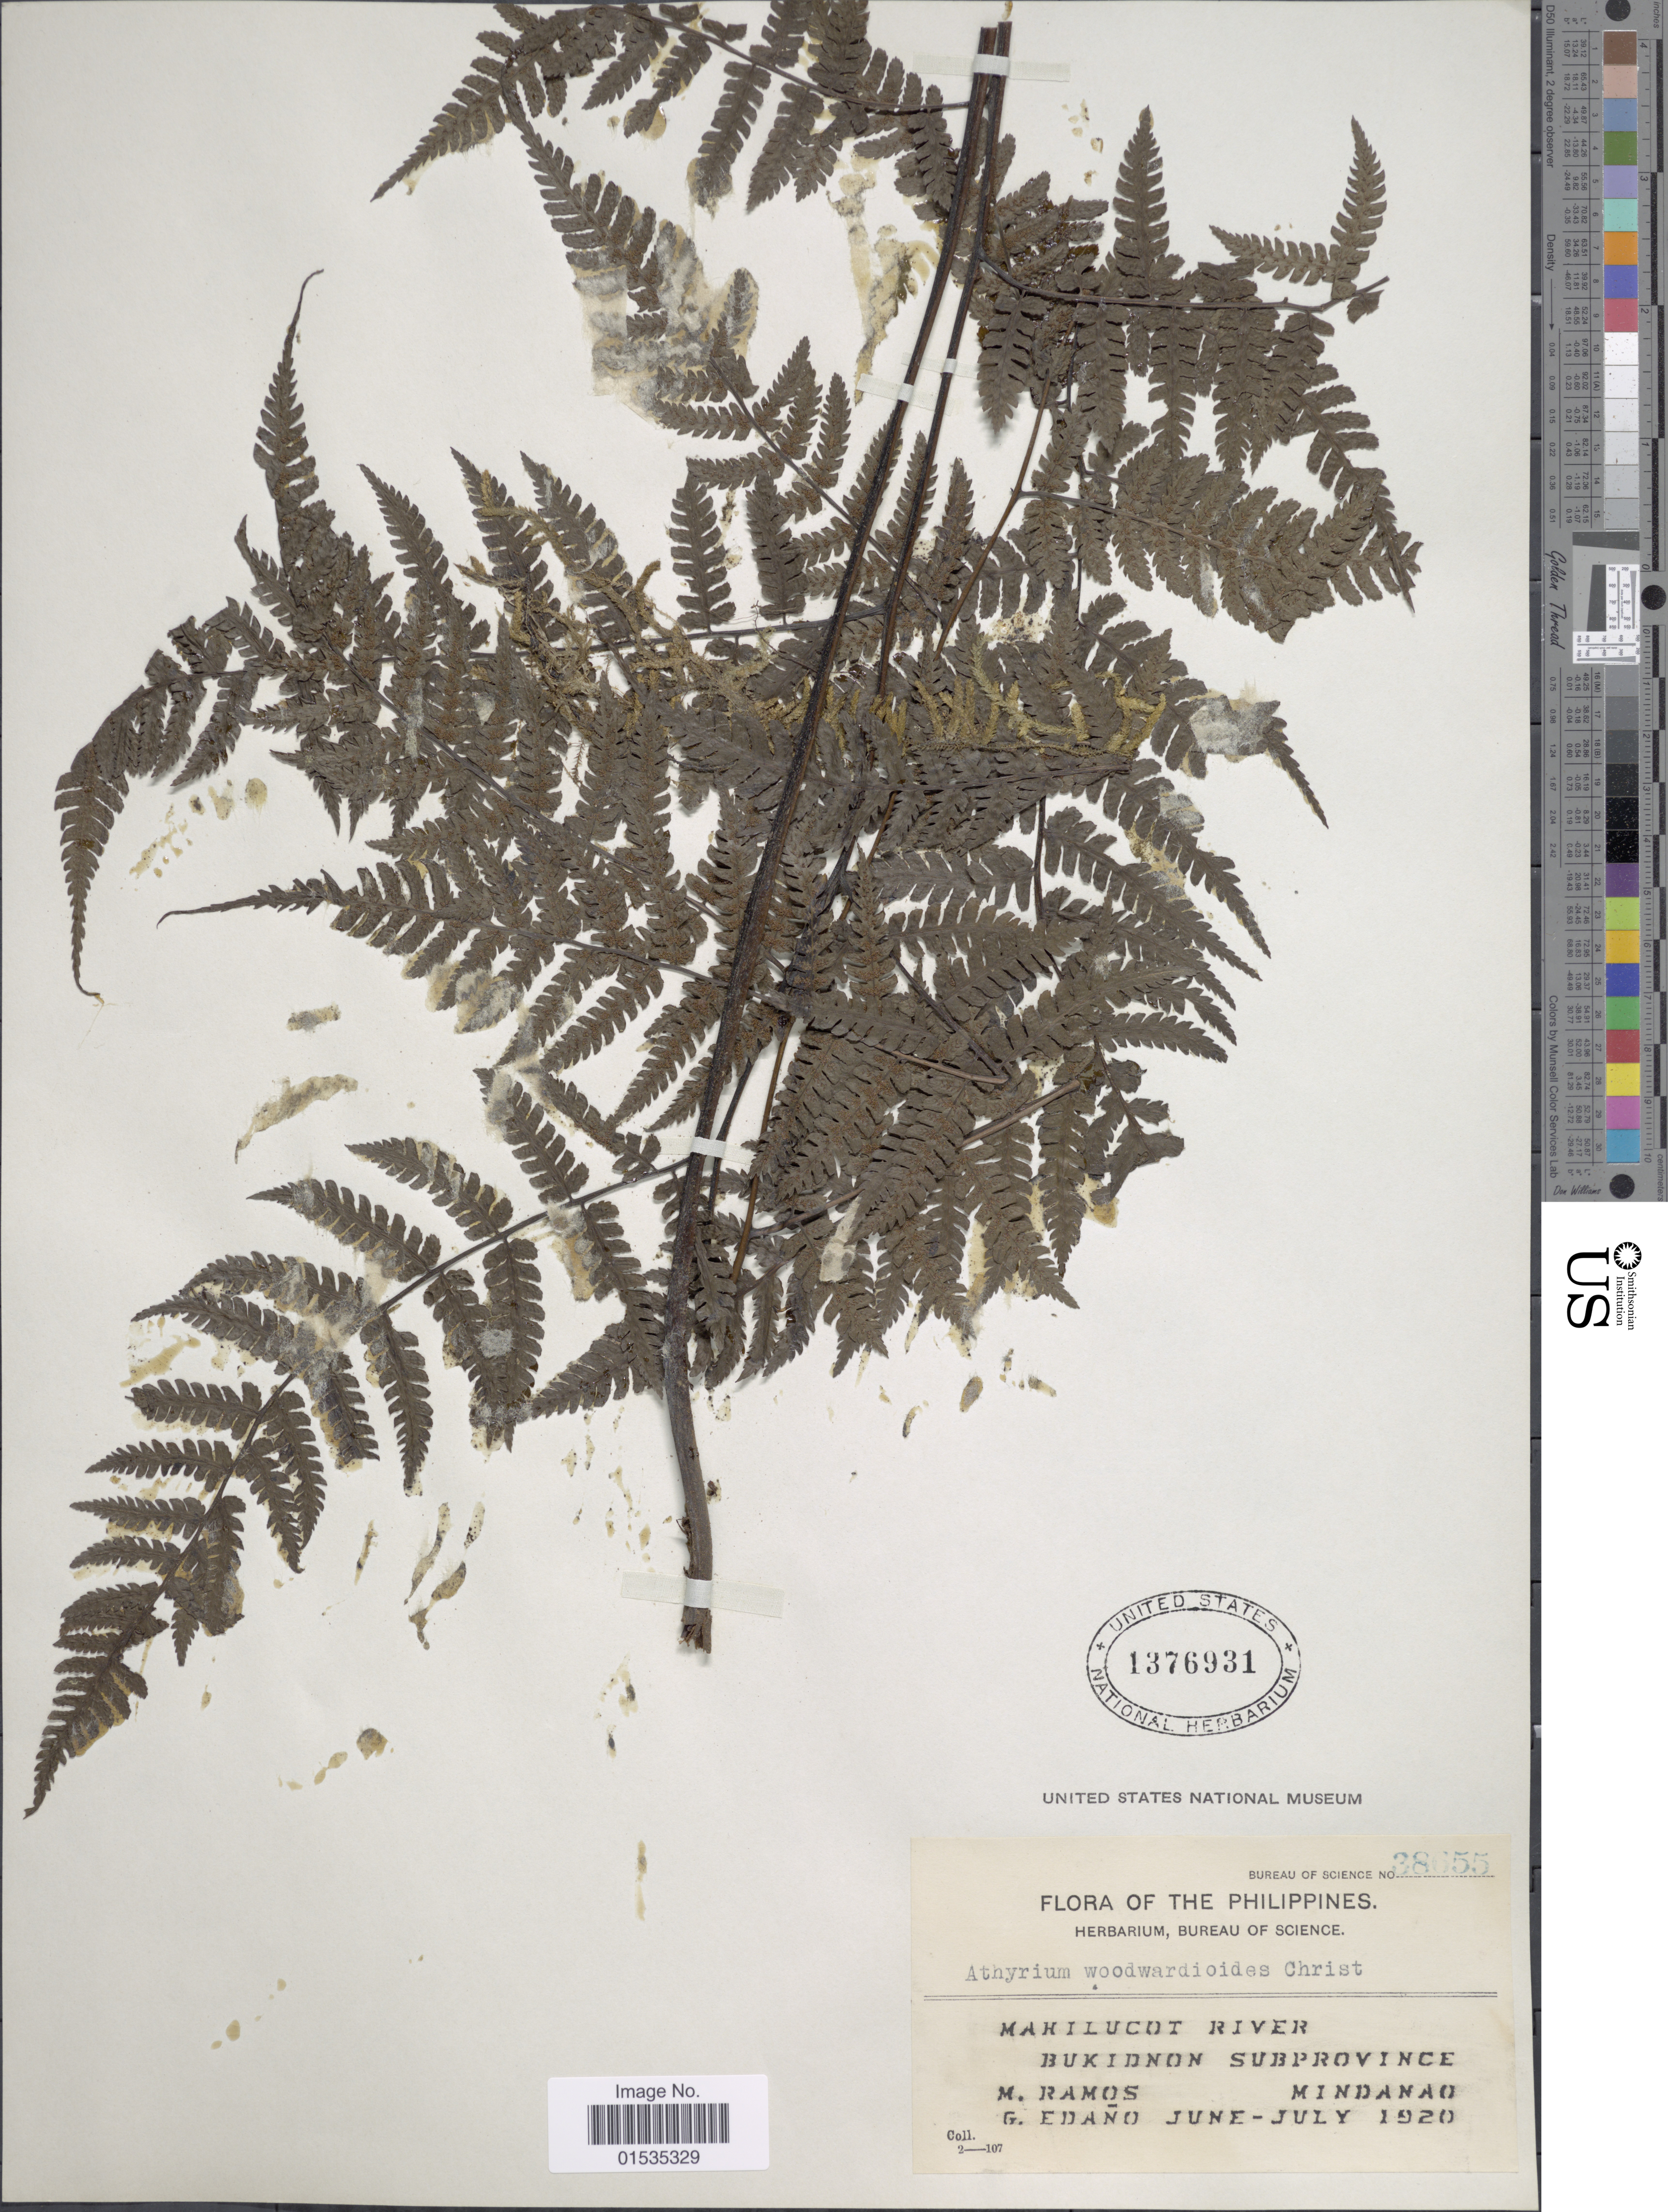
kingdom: Plantae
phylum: Tracheophyta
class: Polypodiopsida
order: Polypodiales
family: Athyriaceae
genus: Diplazium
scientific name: Diplazium woodwardioides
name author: (C. Presl) C.V. Morton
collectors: M. Ramos & G. Edaño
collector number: Bureau of Science 38655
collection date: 1920-06/1920-07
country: Philippines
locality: Mahilucot River, Bukidnon Subprovince, Mindanao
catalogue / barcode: US 1376931